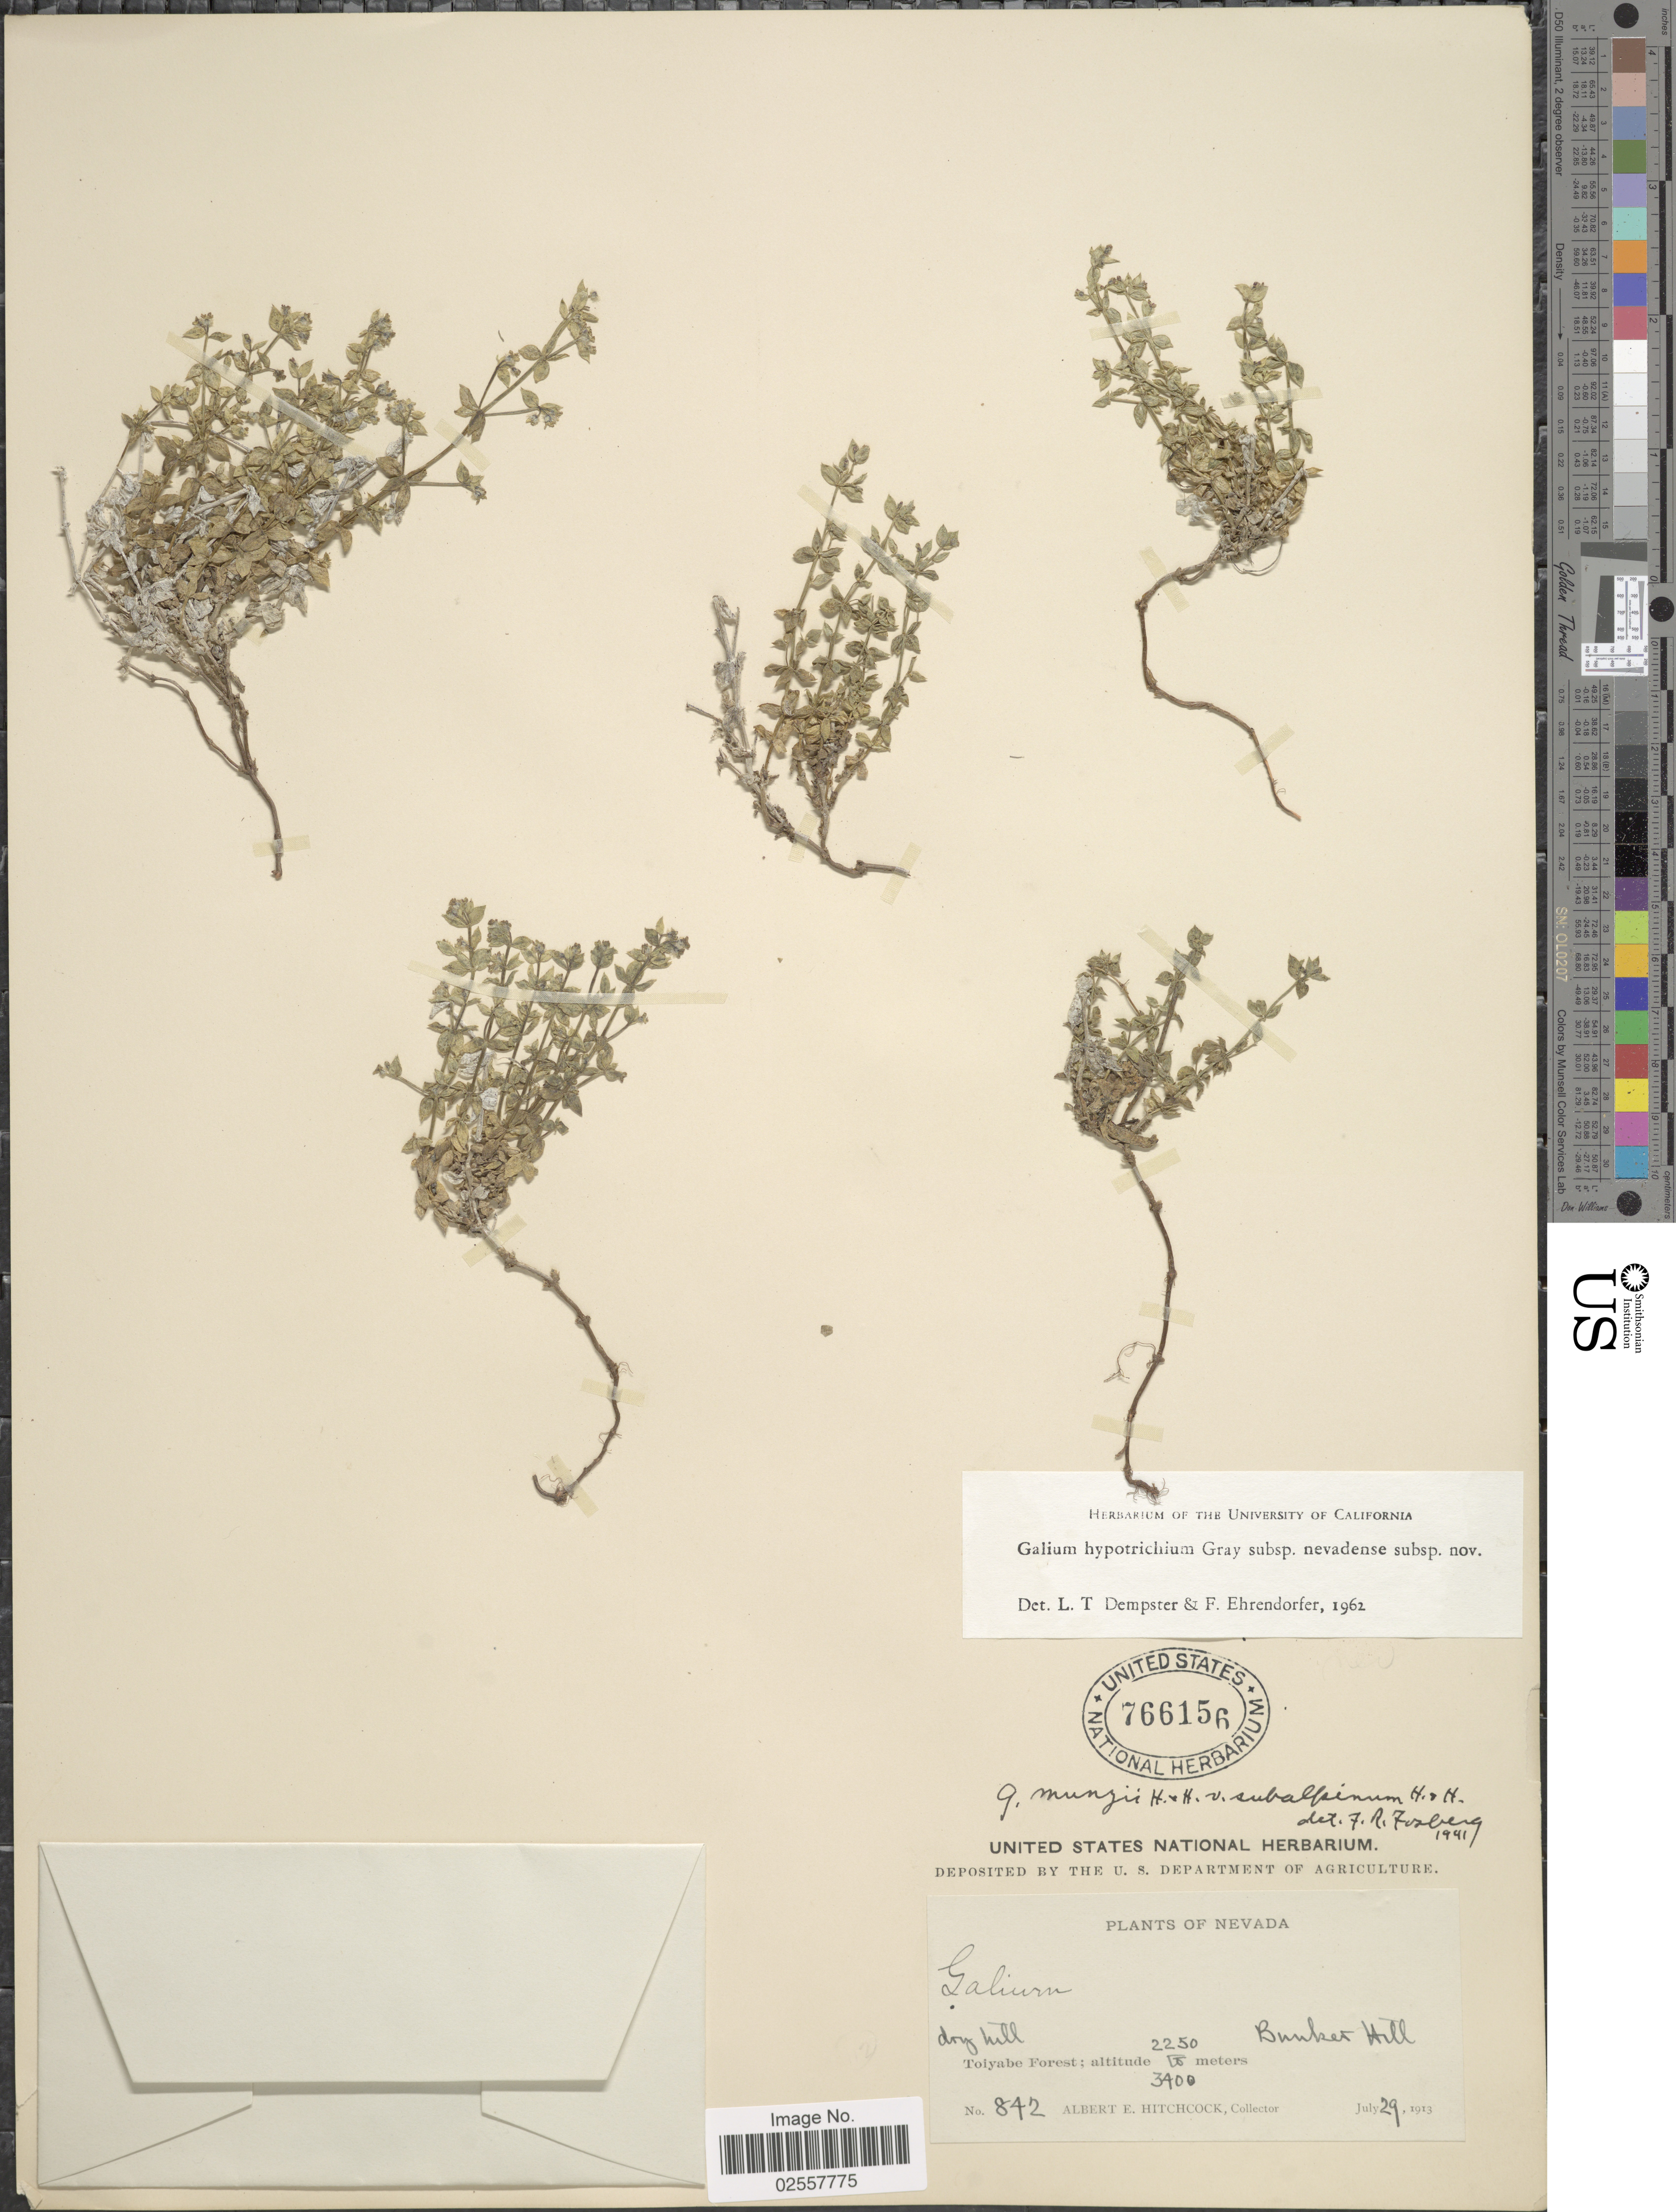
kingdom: Plantae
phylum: Tracheophyta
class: Magnoliopsida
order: Gentianales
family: Rubiaceae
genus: Galium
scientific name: Galium hypotrichium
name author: A. Gray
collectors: A. Hitchcock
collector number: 842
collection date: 1913-07-29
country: United States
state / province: Nevada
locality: Bunker Hill. Toiyabe Forest.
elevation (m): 2250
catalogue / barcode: US 766156